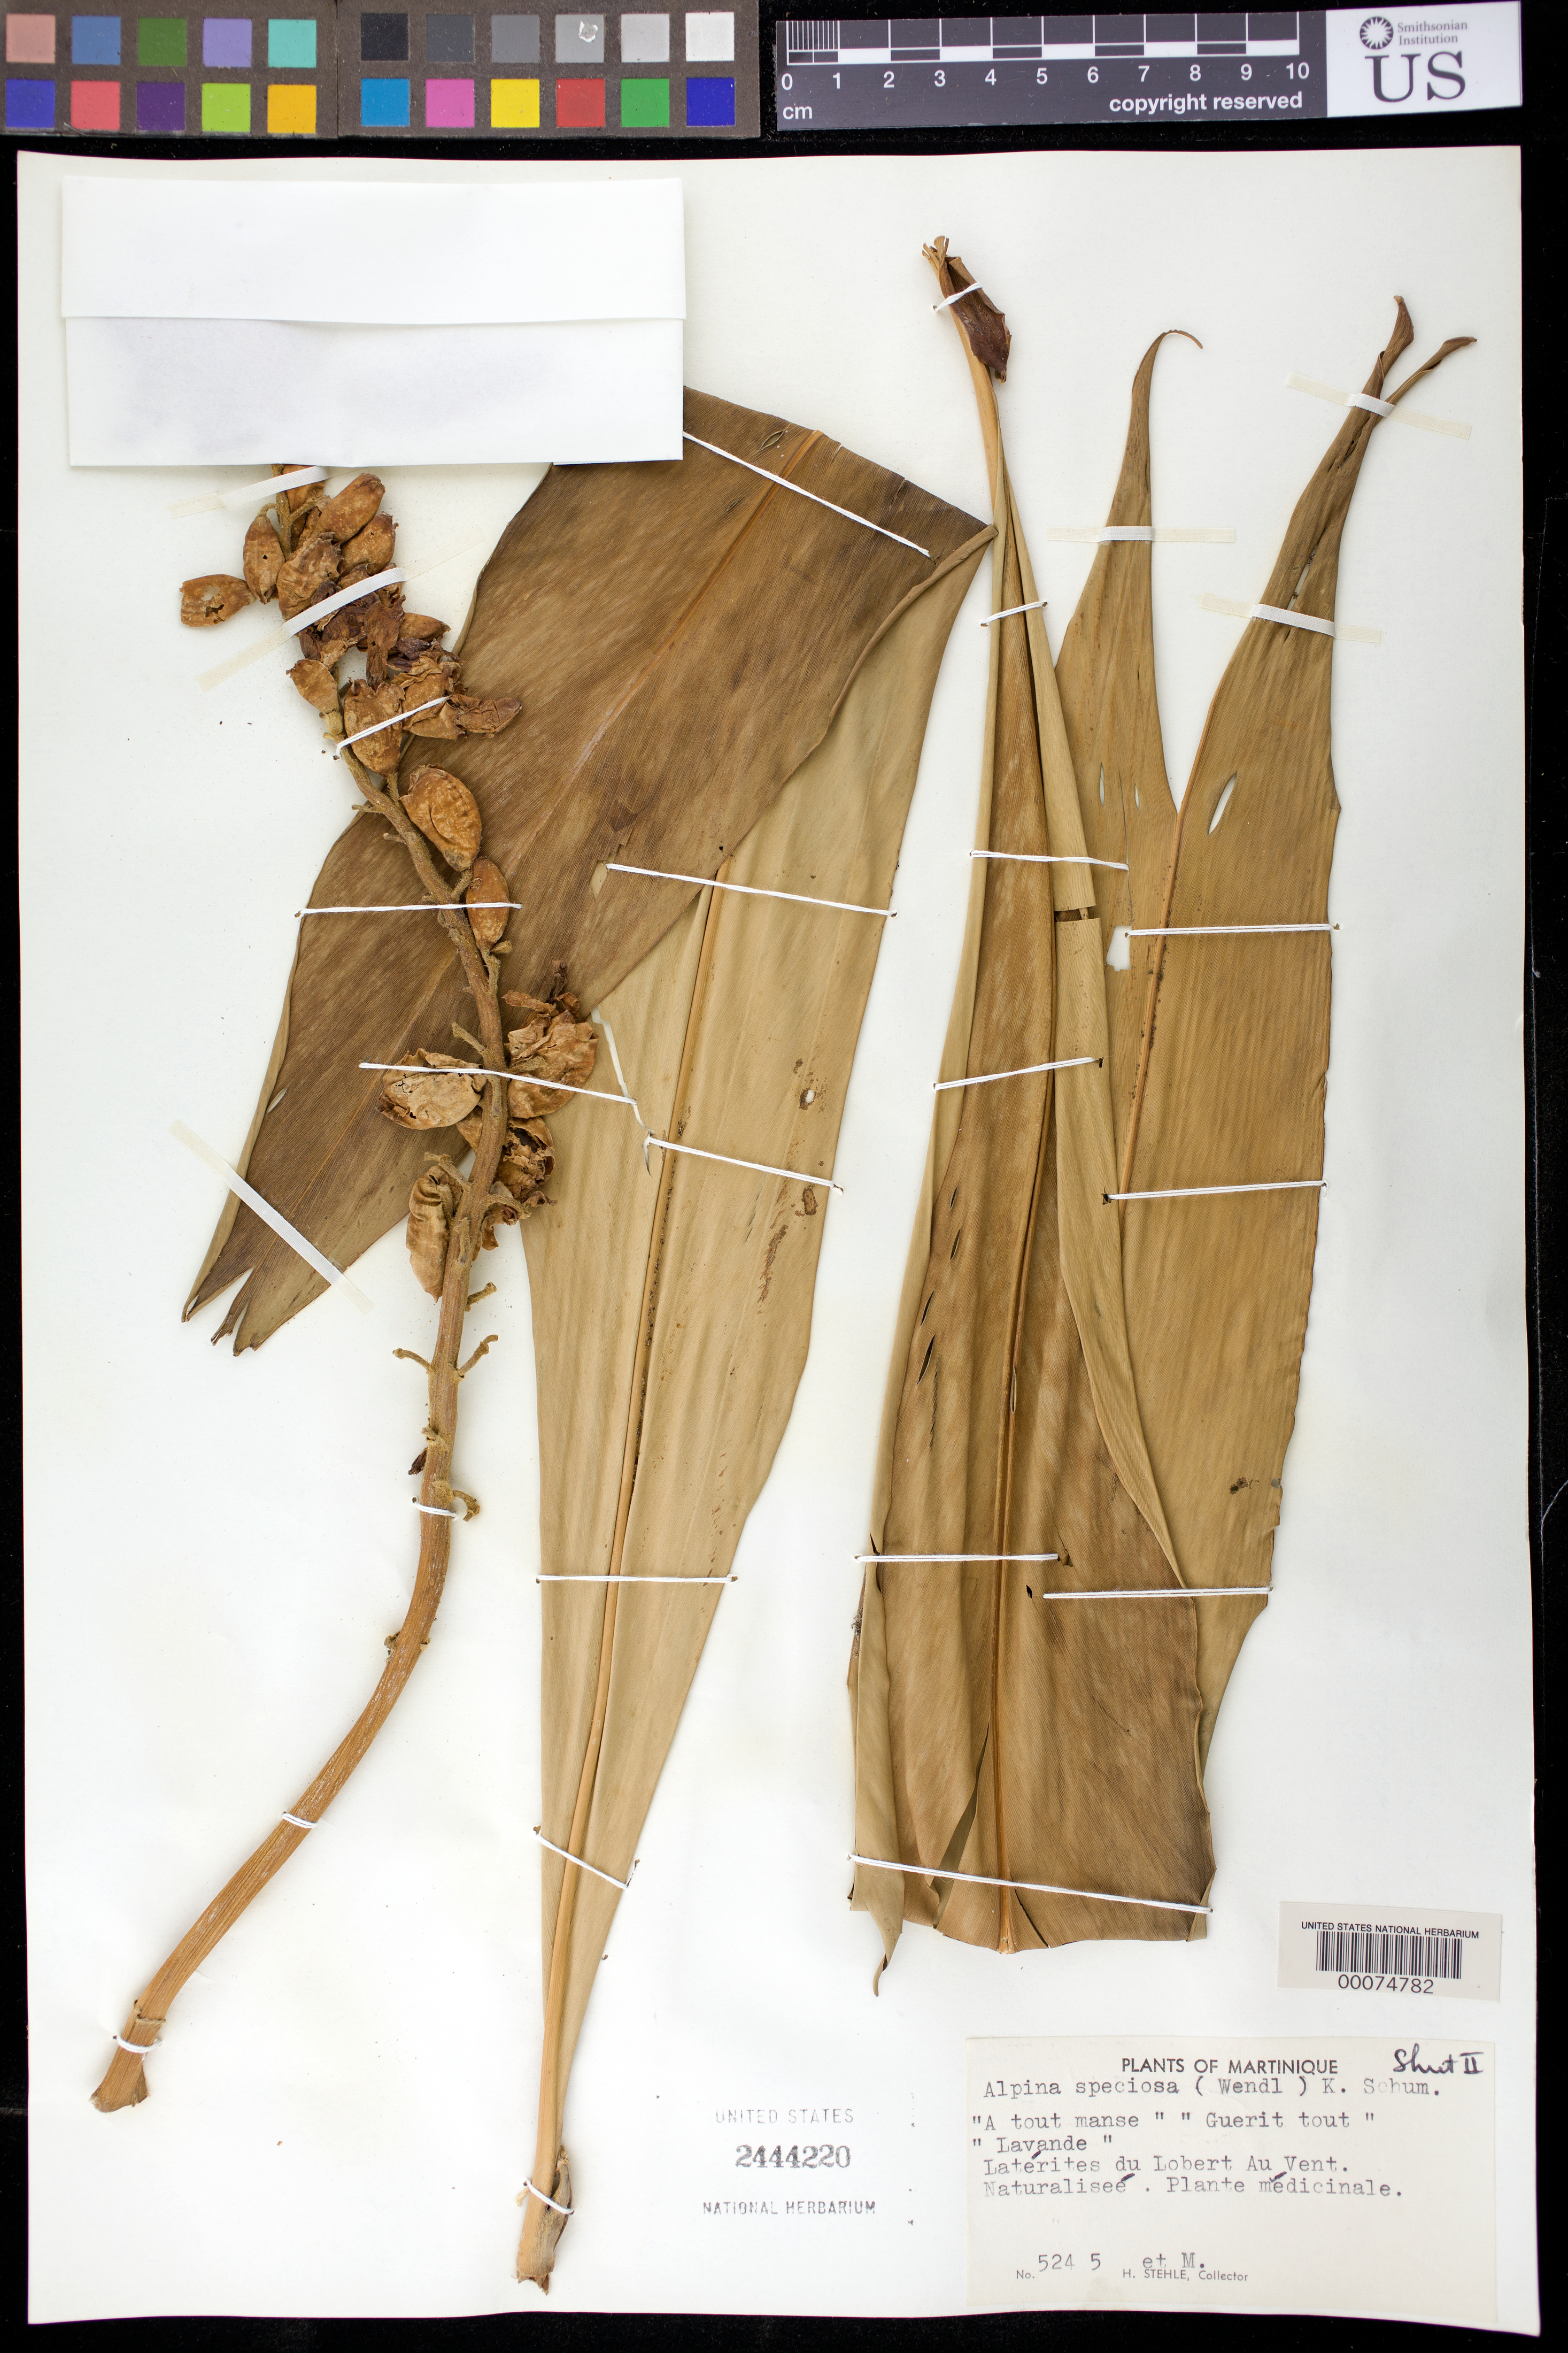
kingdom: Plantae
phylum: Tracheophyta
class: Liliopsida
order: Zingiberales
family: Zingiberaceae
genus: Alpinia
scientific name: Alpinia zerumbet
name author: (Pers.) B.L. Burtt & R.M. Sm.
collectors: M. Stehlé & H. Stehlé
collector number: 5245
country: Martinique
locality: Laterites du lobert au vent, naturalized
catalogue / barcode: US 2444220